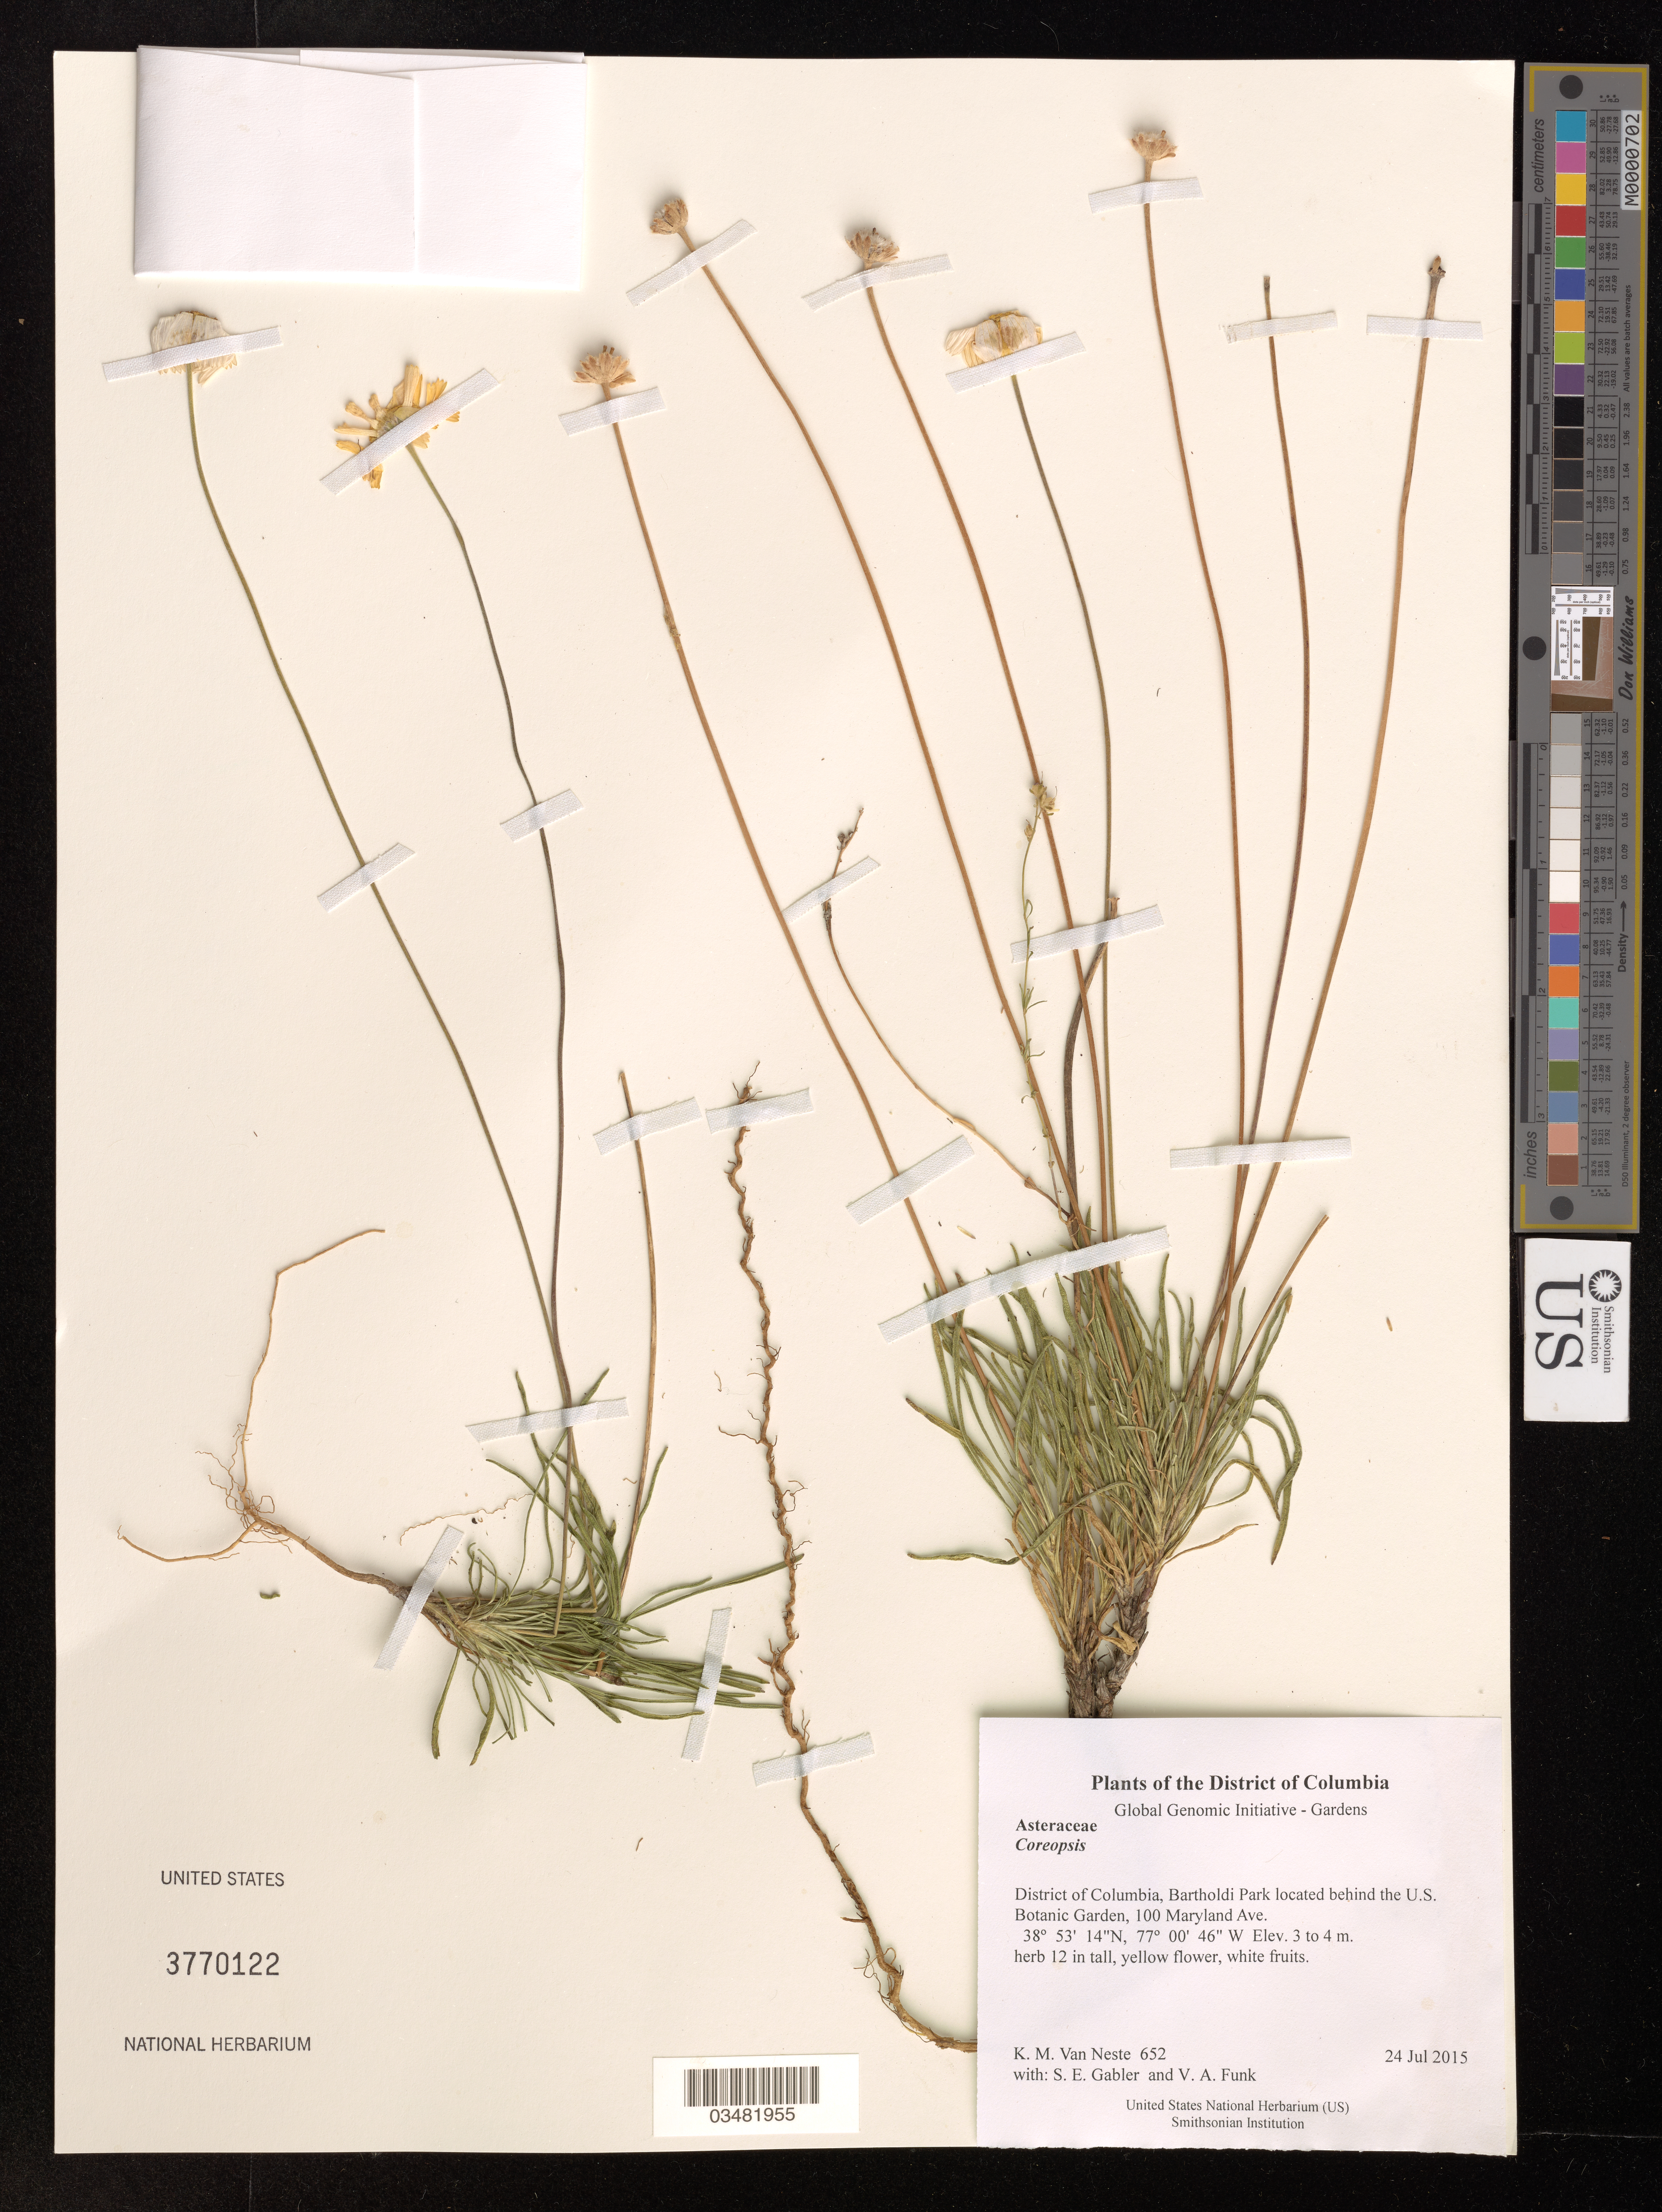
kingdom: Plantae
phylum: Tracheophyta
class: Magnoliopsida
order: Asterales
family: Asteraceae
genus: Coreopsis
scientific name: Coreopsis sp.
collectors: K. M. Van Neste, S. E. Gabler, V. Funk & K. Wallick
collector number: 652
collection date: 2015-07-24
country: United States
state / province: District of Columbia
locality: Bartholdi Park located behind the U.S. Botanic Garden, 100 Maryland Ave.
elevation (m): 3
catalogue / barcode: US 3770122